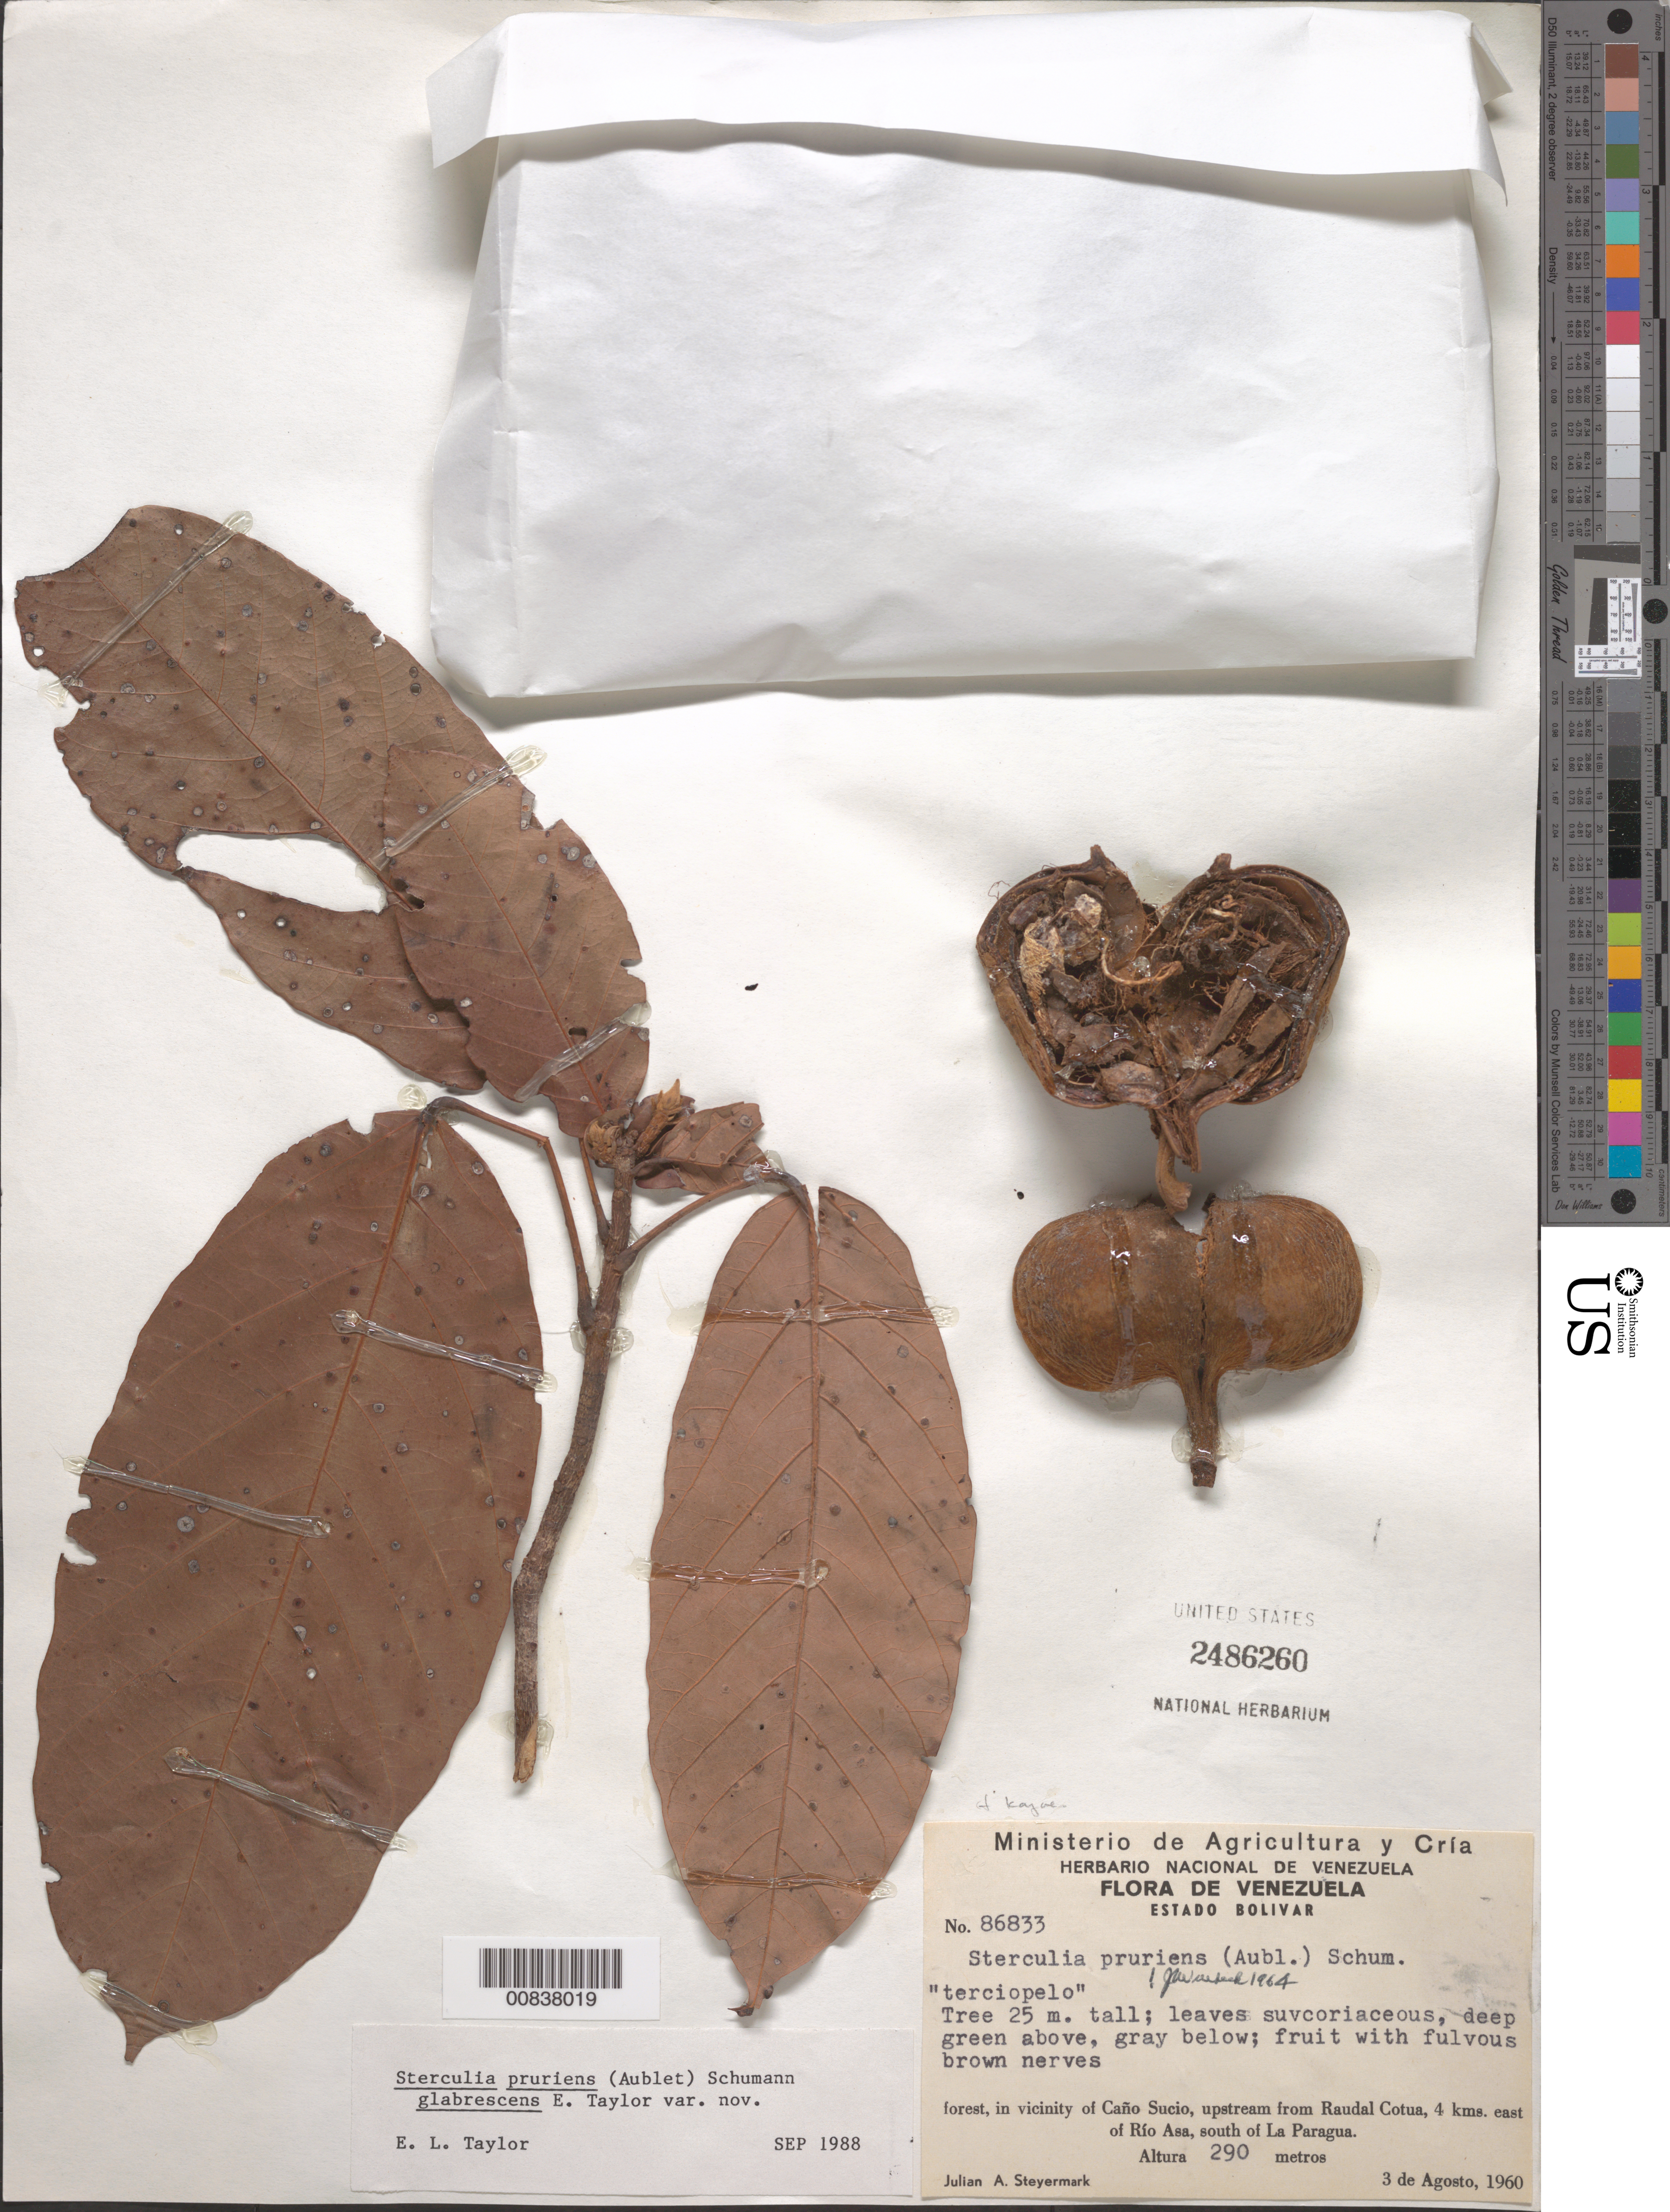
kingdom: Plantae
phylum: Tracheophyta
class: Magnoliopsida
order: Malvales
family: Malvaceae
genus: Sterculia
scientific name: Sterculia pruriens var. glabrescens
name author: E.L. Taylor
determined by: Taylor, E. L.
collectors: J. Steyermark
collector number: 86833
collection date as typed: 3-Aug-60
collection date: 1960-08-03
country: Venezuela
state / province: Bolívar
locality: Caño Sucio vic, upstream from Raudal Cotua, 4 km E of Río Asa, S of la Paragua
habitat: Forest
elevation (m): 290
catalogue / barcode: US 2486260